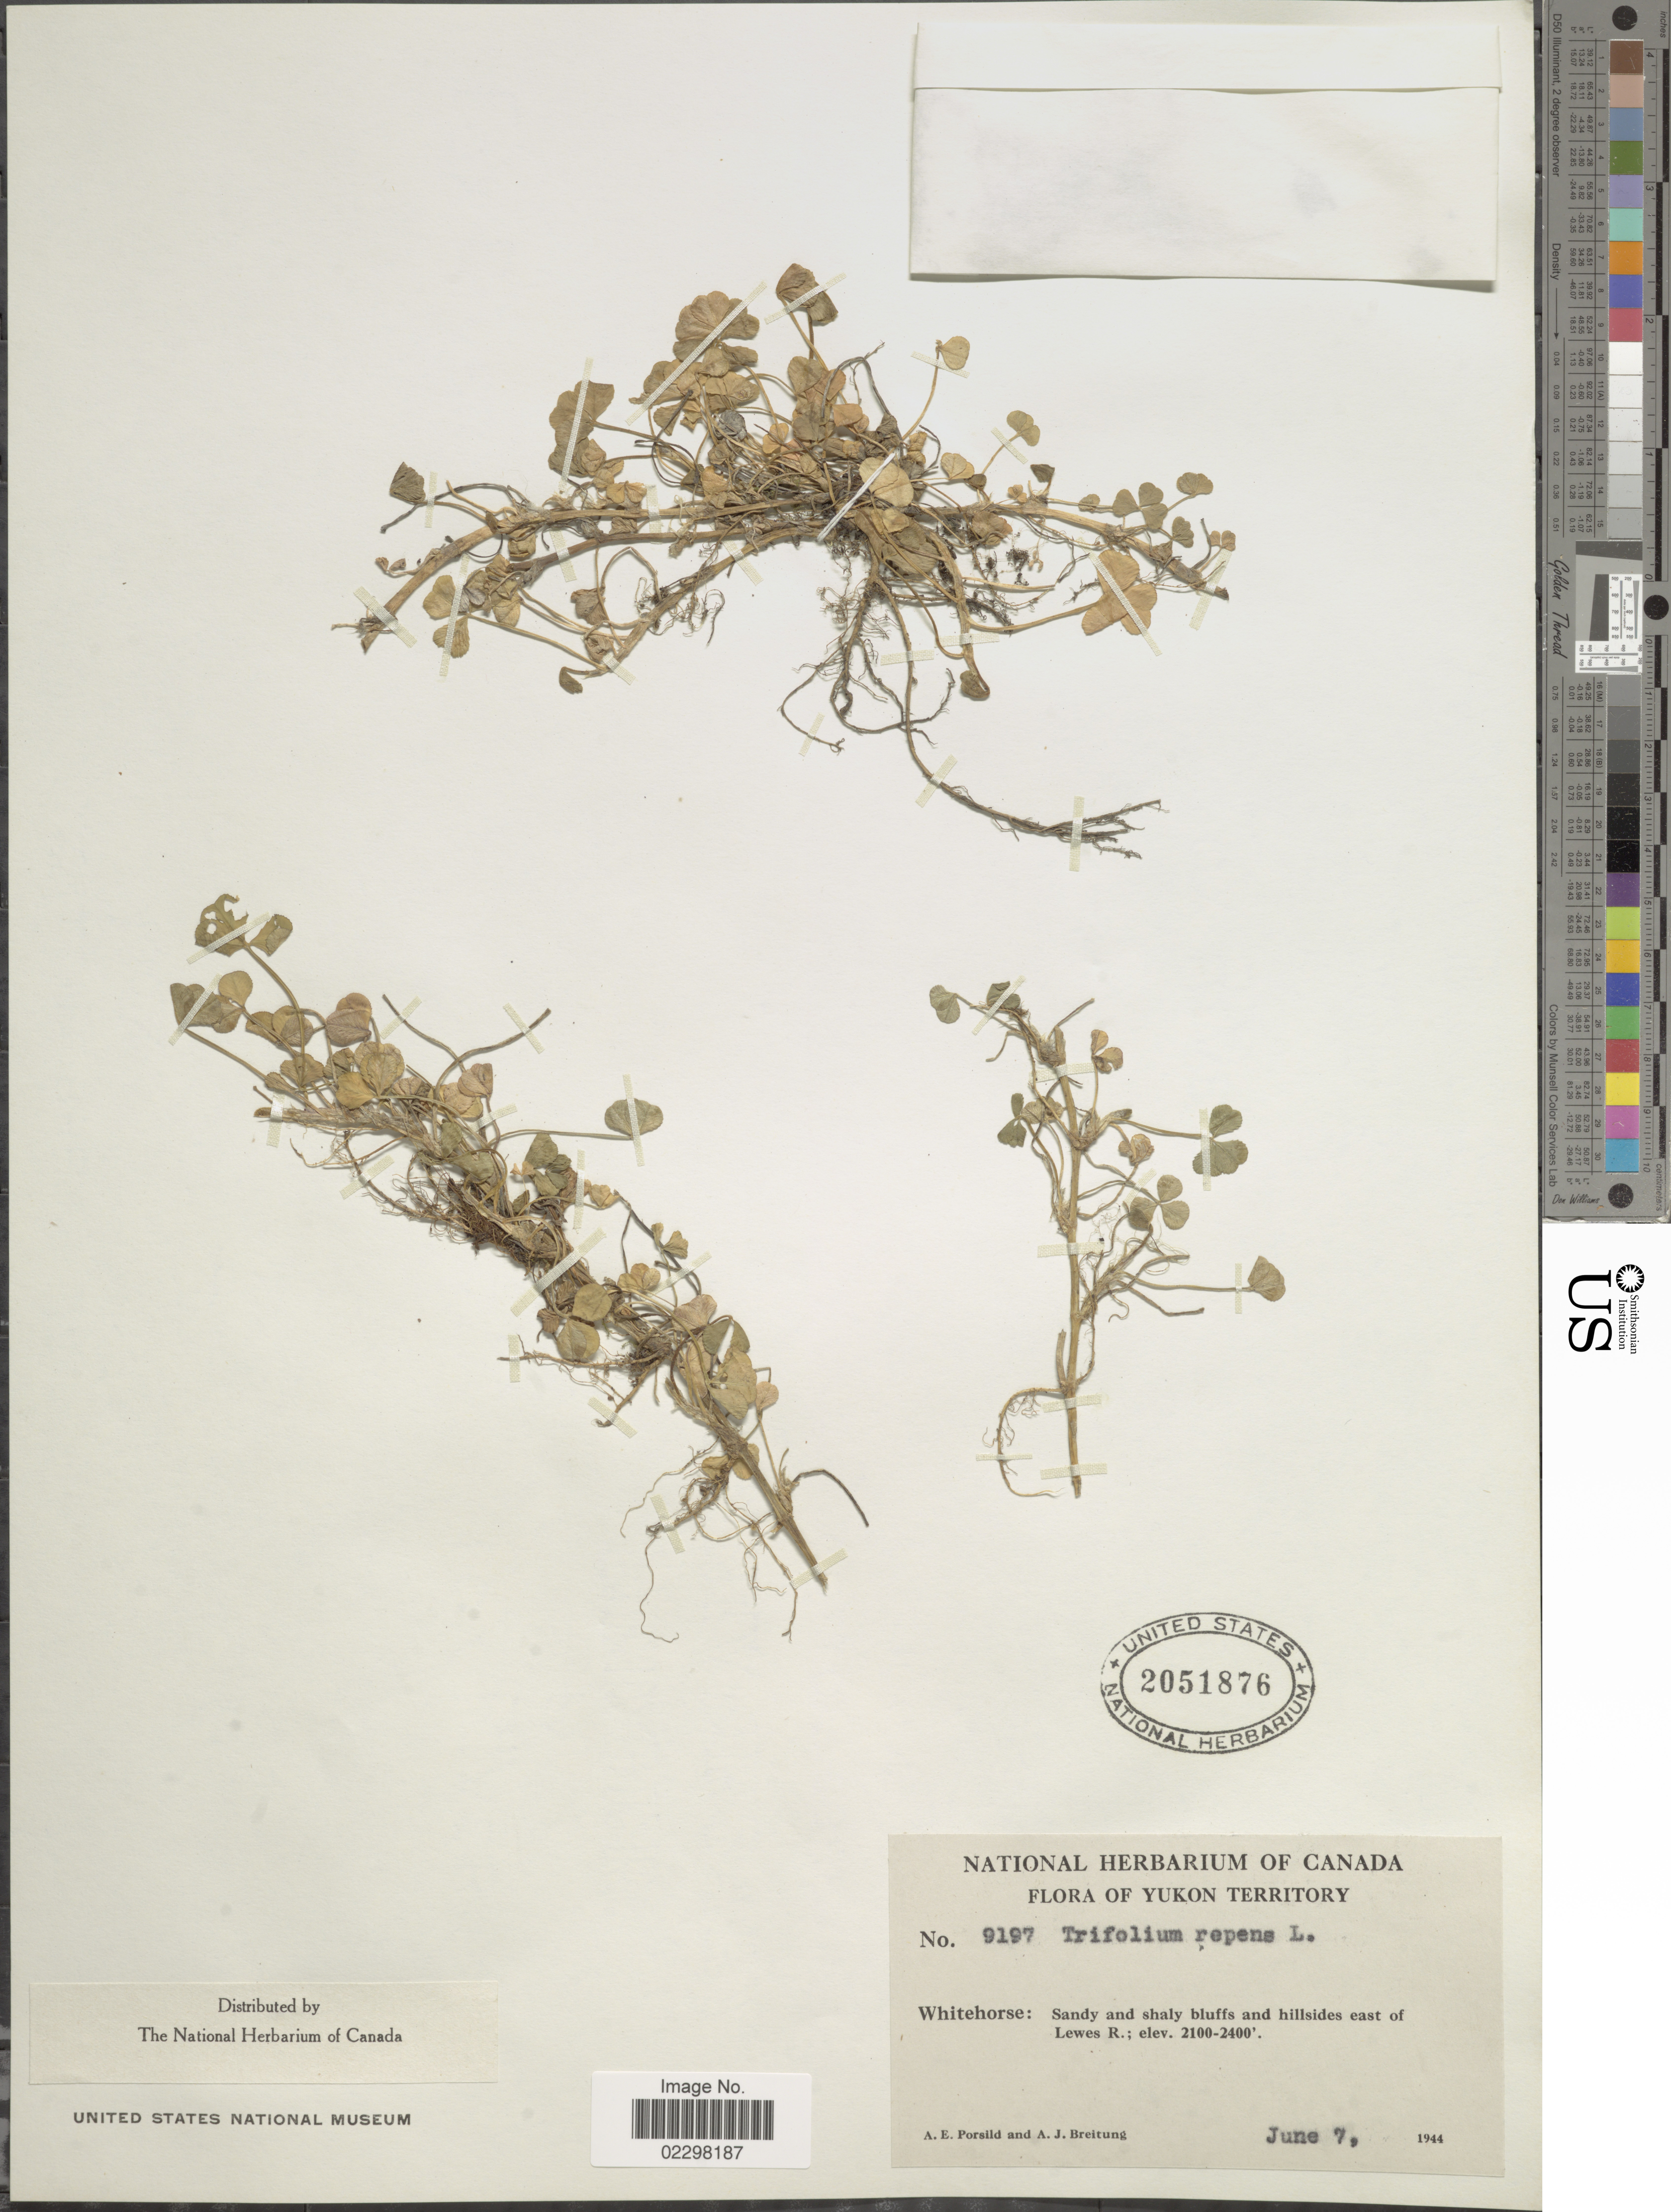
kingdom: Plantae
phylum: Tracheophyta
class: Magnoliopsida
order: Fabales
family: Fabaceae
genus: Trifolium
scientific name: Trifolium repens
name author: L.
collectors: A. E. Porsild & A. Breitung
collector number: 9197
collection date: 1944-06-07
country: Canada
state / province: Yukon Territory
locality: Whitehorse: Sandy and shaly bluffs and hillsides east of Lewes R.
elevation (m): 640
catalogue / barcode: US 2051876